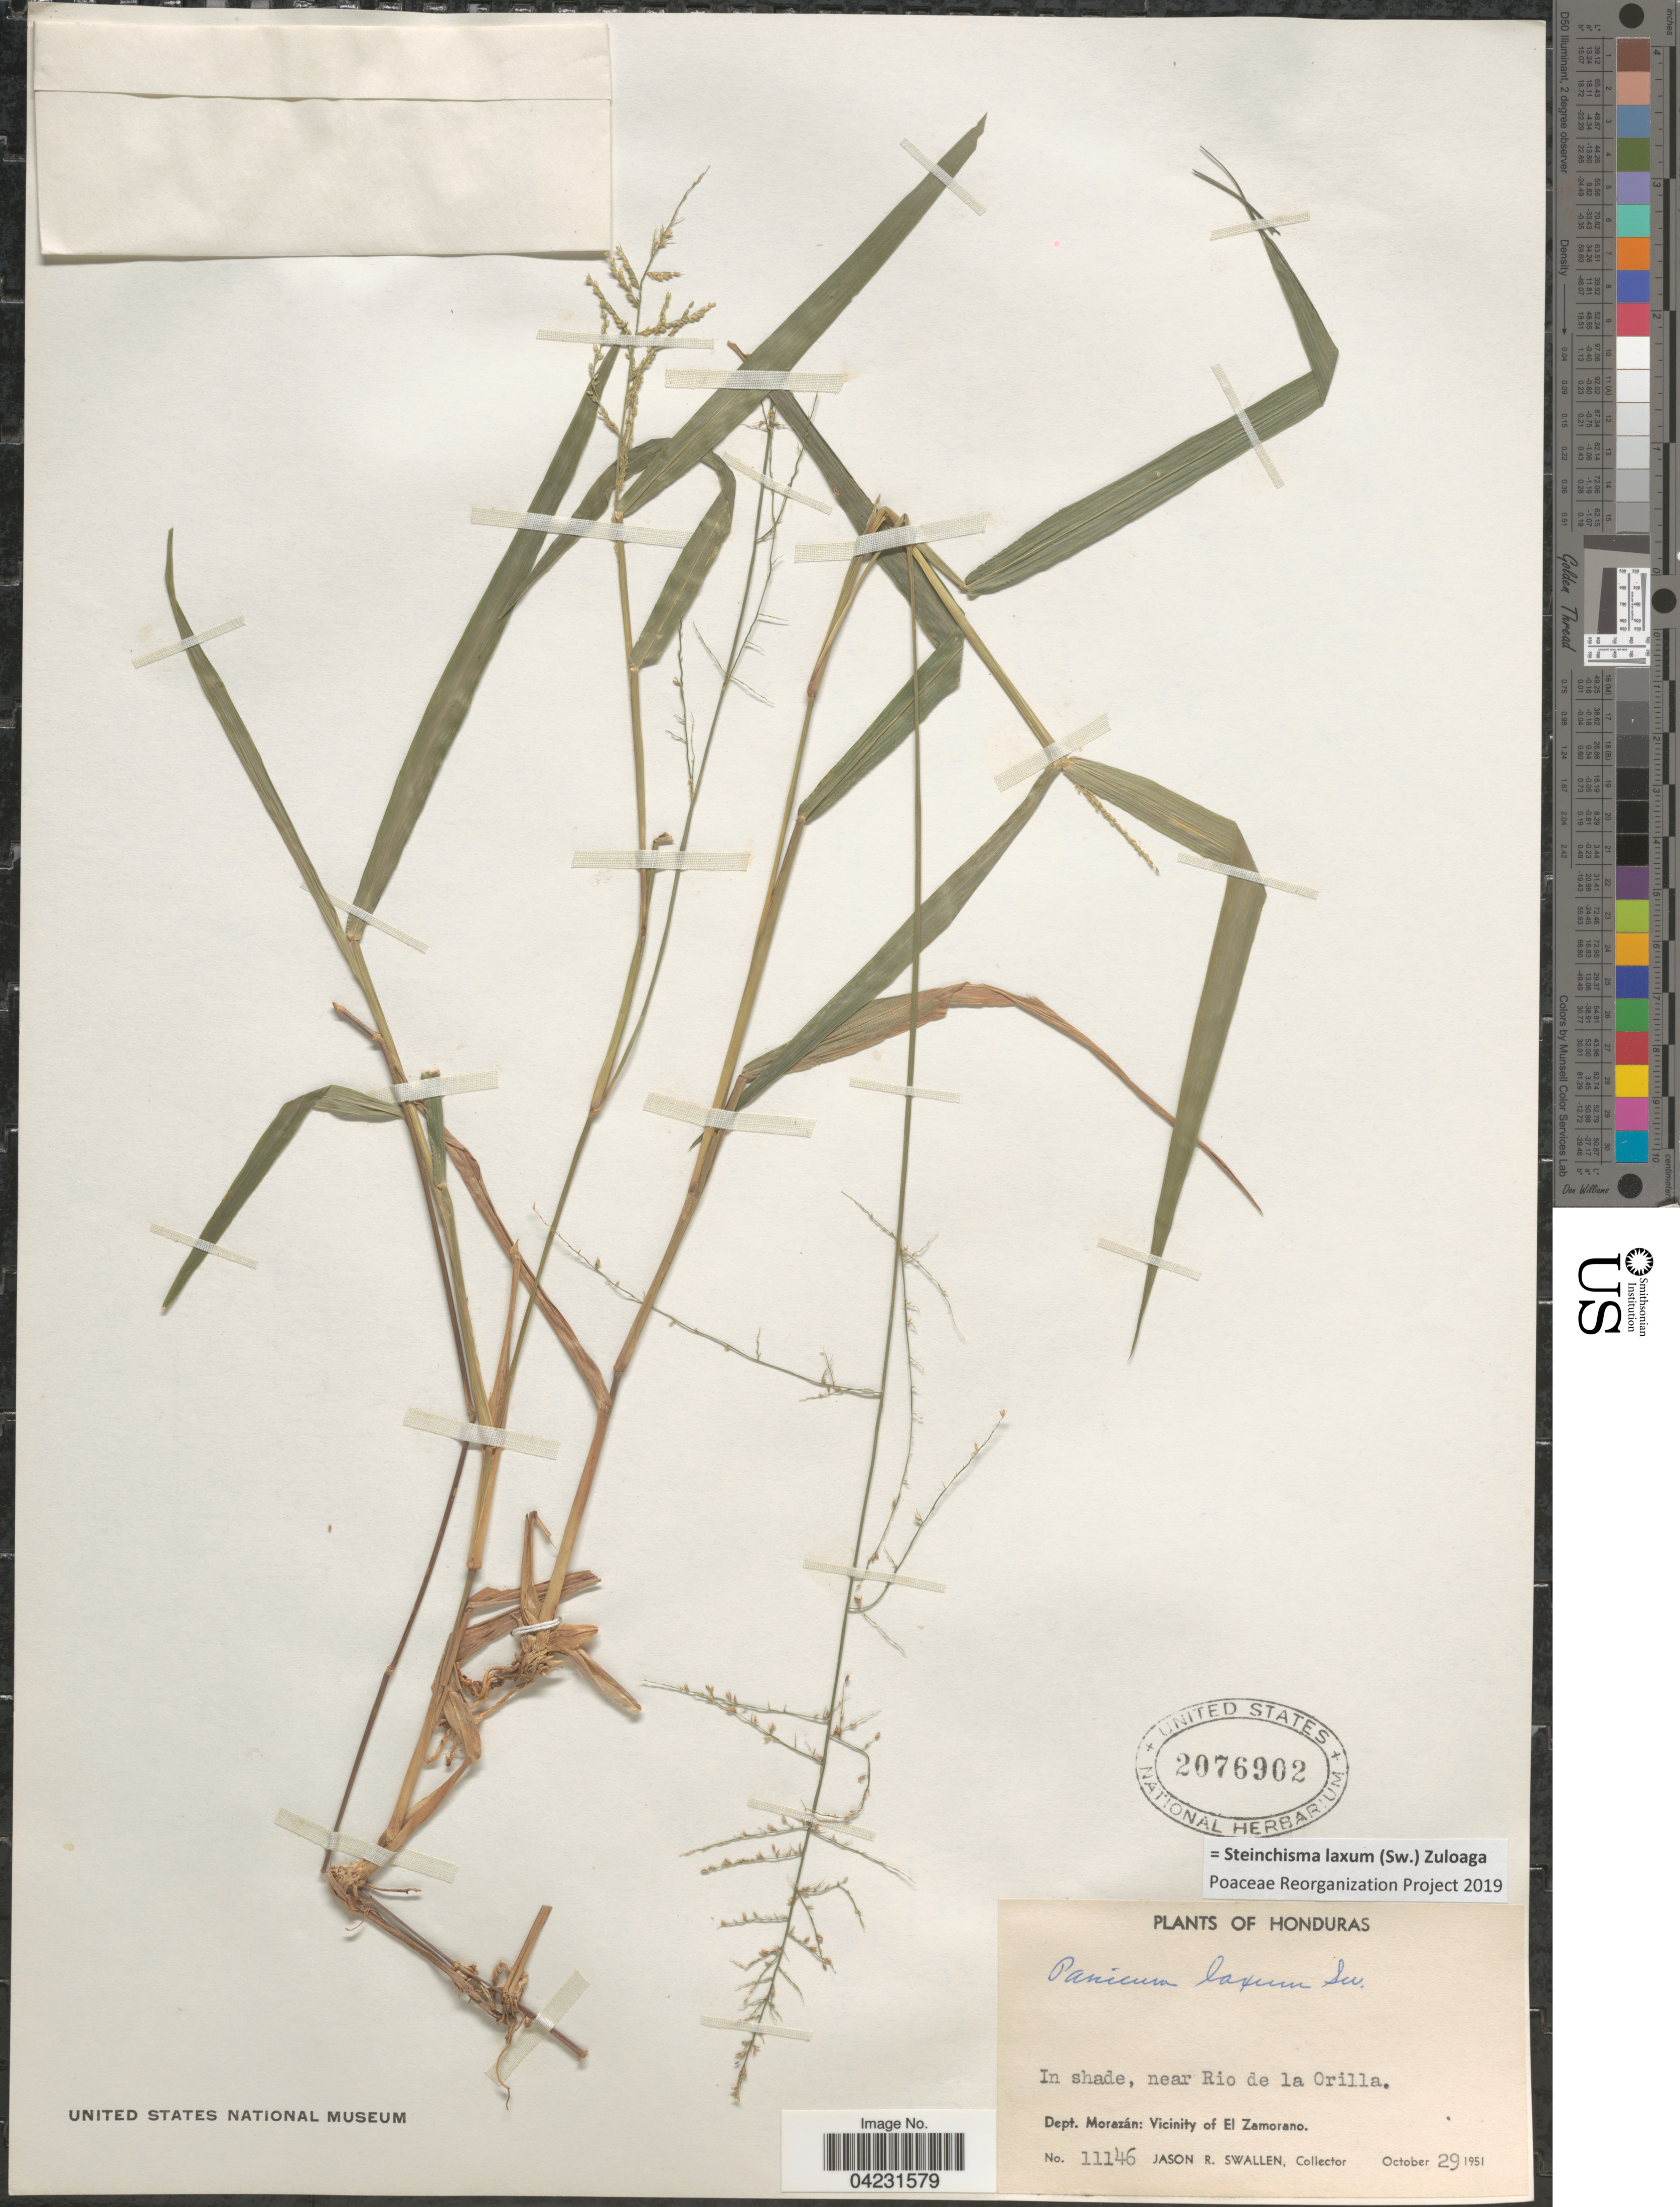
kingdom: Plantae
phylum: Tracheophyta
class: Liliopsida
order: Poales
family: Poaceae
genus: Steinchisma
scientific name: Steinchisma laxum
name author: (Sw.) Zuloaga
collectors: J. R. Swallen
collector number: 11146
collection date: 1951-10-29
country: Honduras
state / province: Fco. Morazán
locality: In shade, near Rio de la Orilla. Dept. Morazán: Vicinity of El Zamorano.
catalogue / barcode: US 2076902